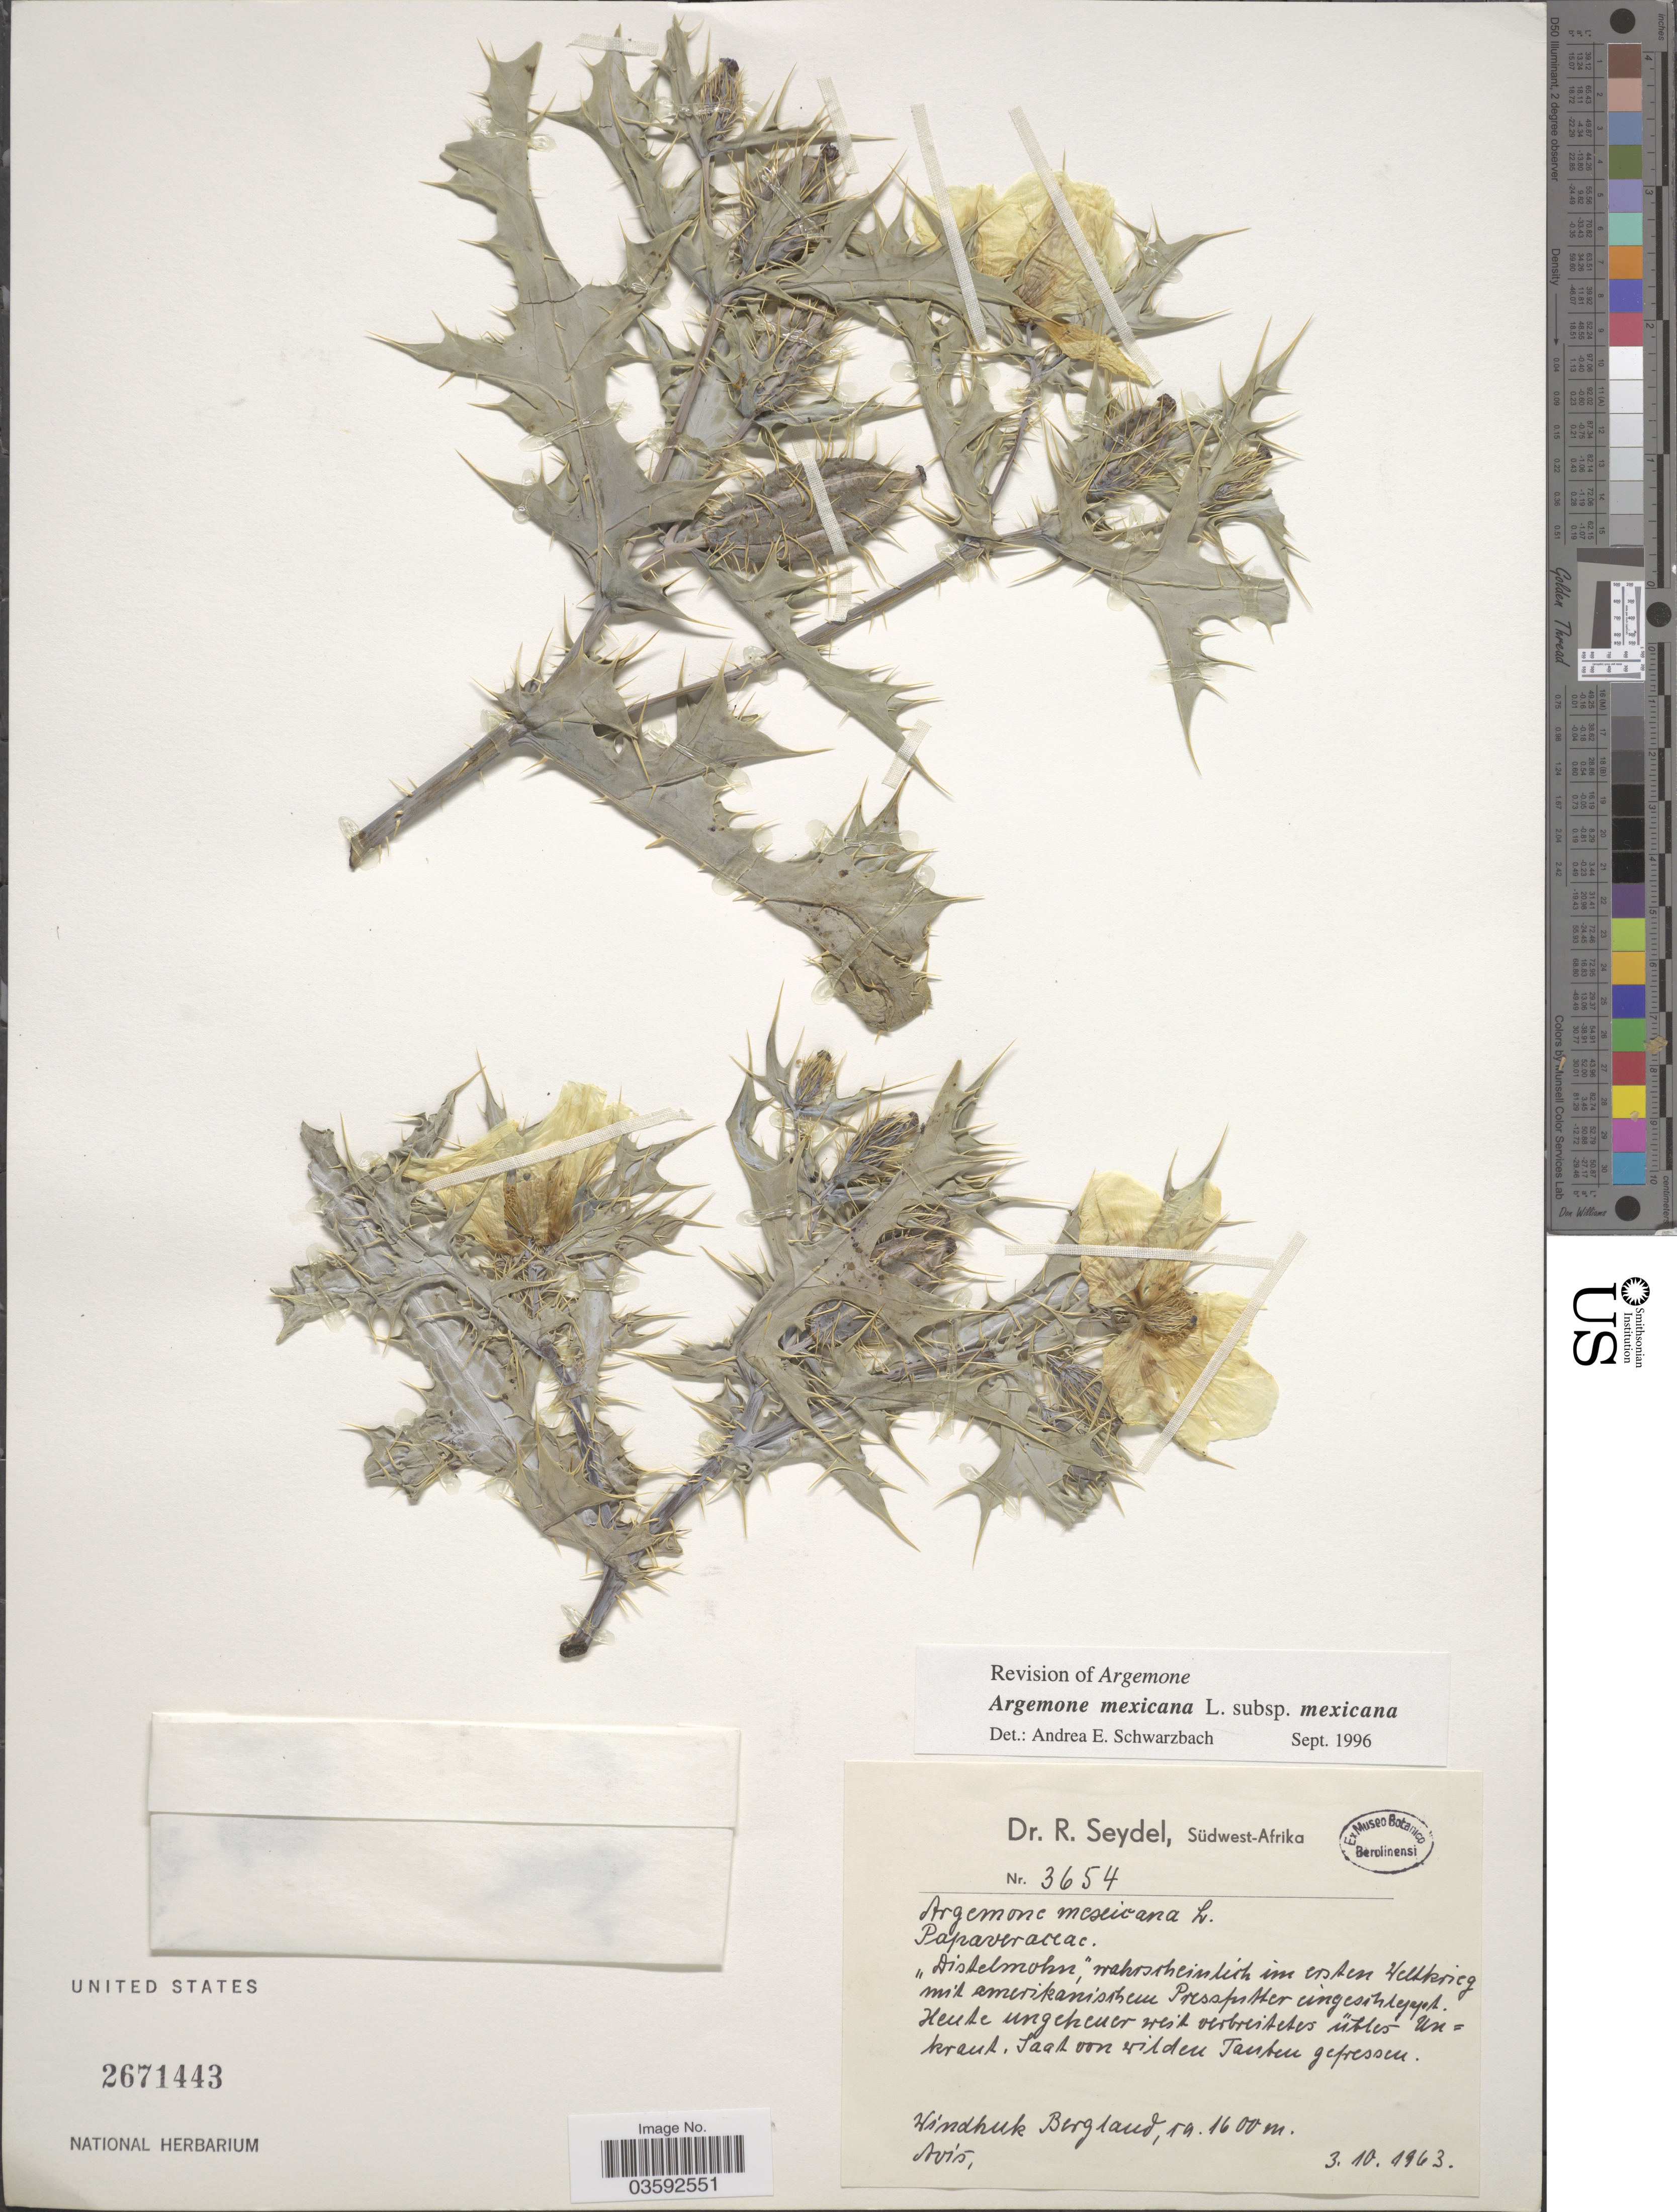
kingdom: Plantae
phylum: Tracheophyta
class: Magnoliopsida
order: Ranunculales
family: Papaveraceae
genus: Argemone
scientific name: Argemone mexicana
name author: L.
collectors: R. Seydel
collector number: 3654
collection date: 1963-10-03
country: Namibia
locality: Südwest-Afrika. Windhuk Bergland.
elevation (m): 1600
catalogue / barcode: US 2671443